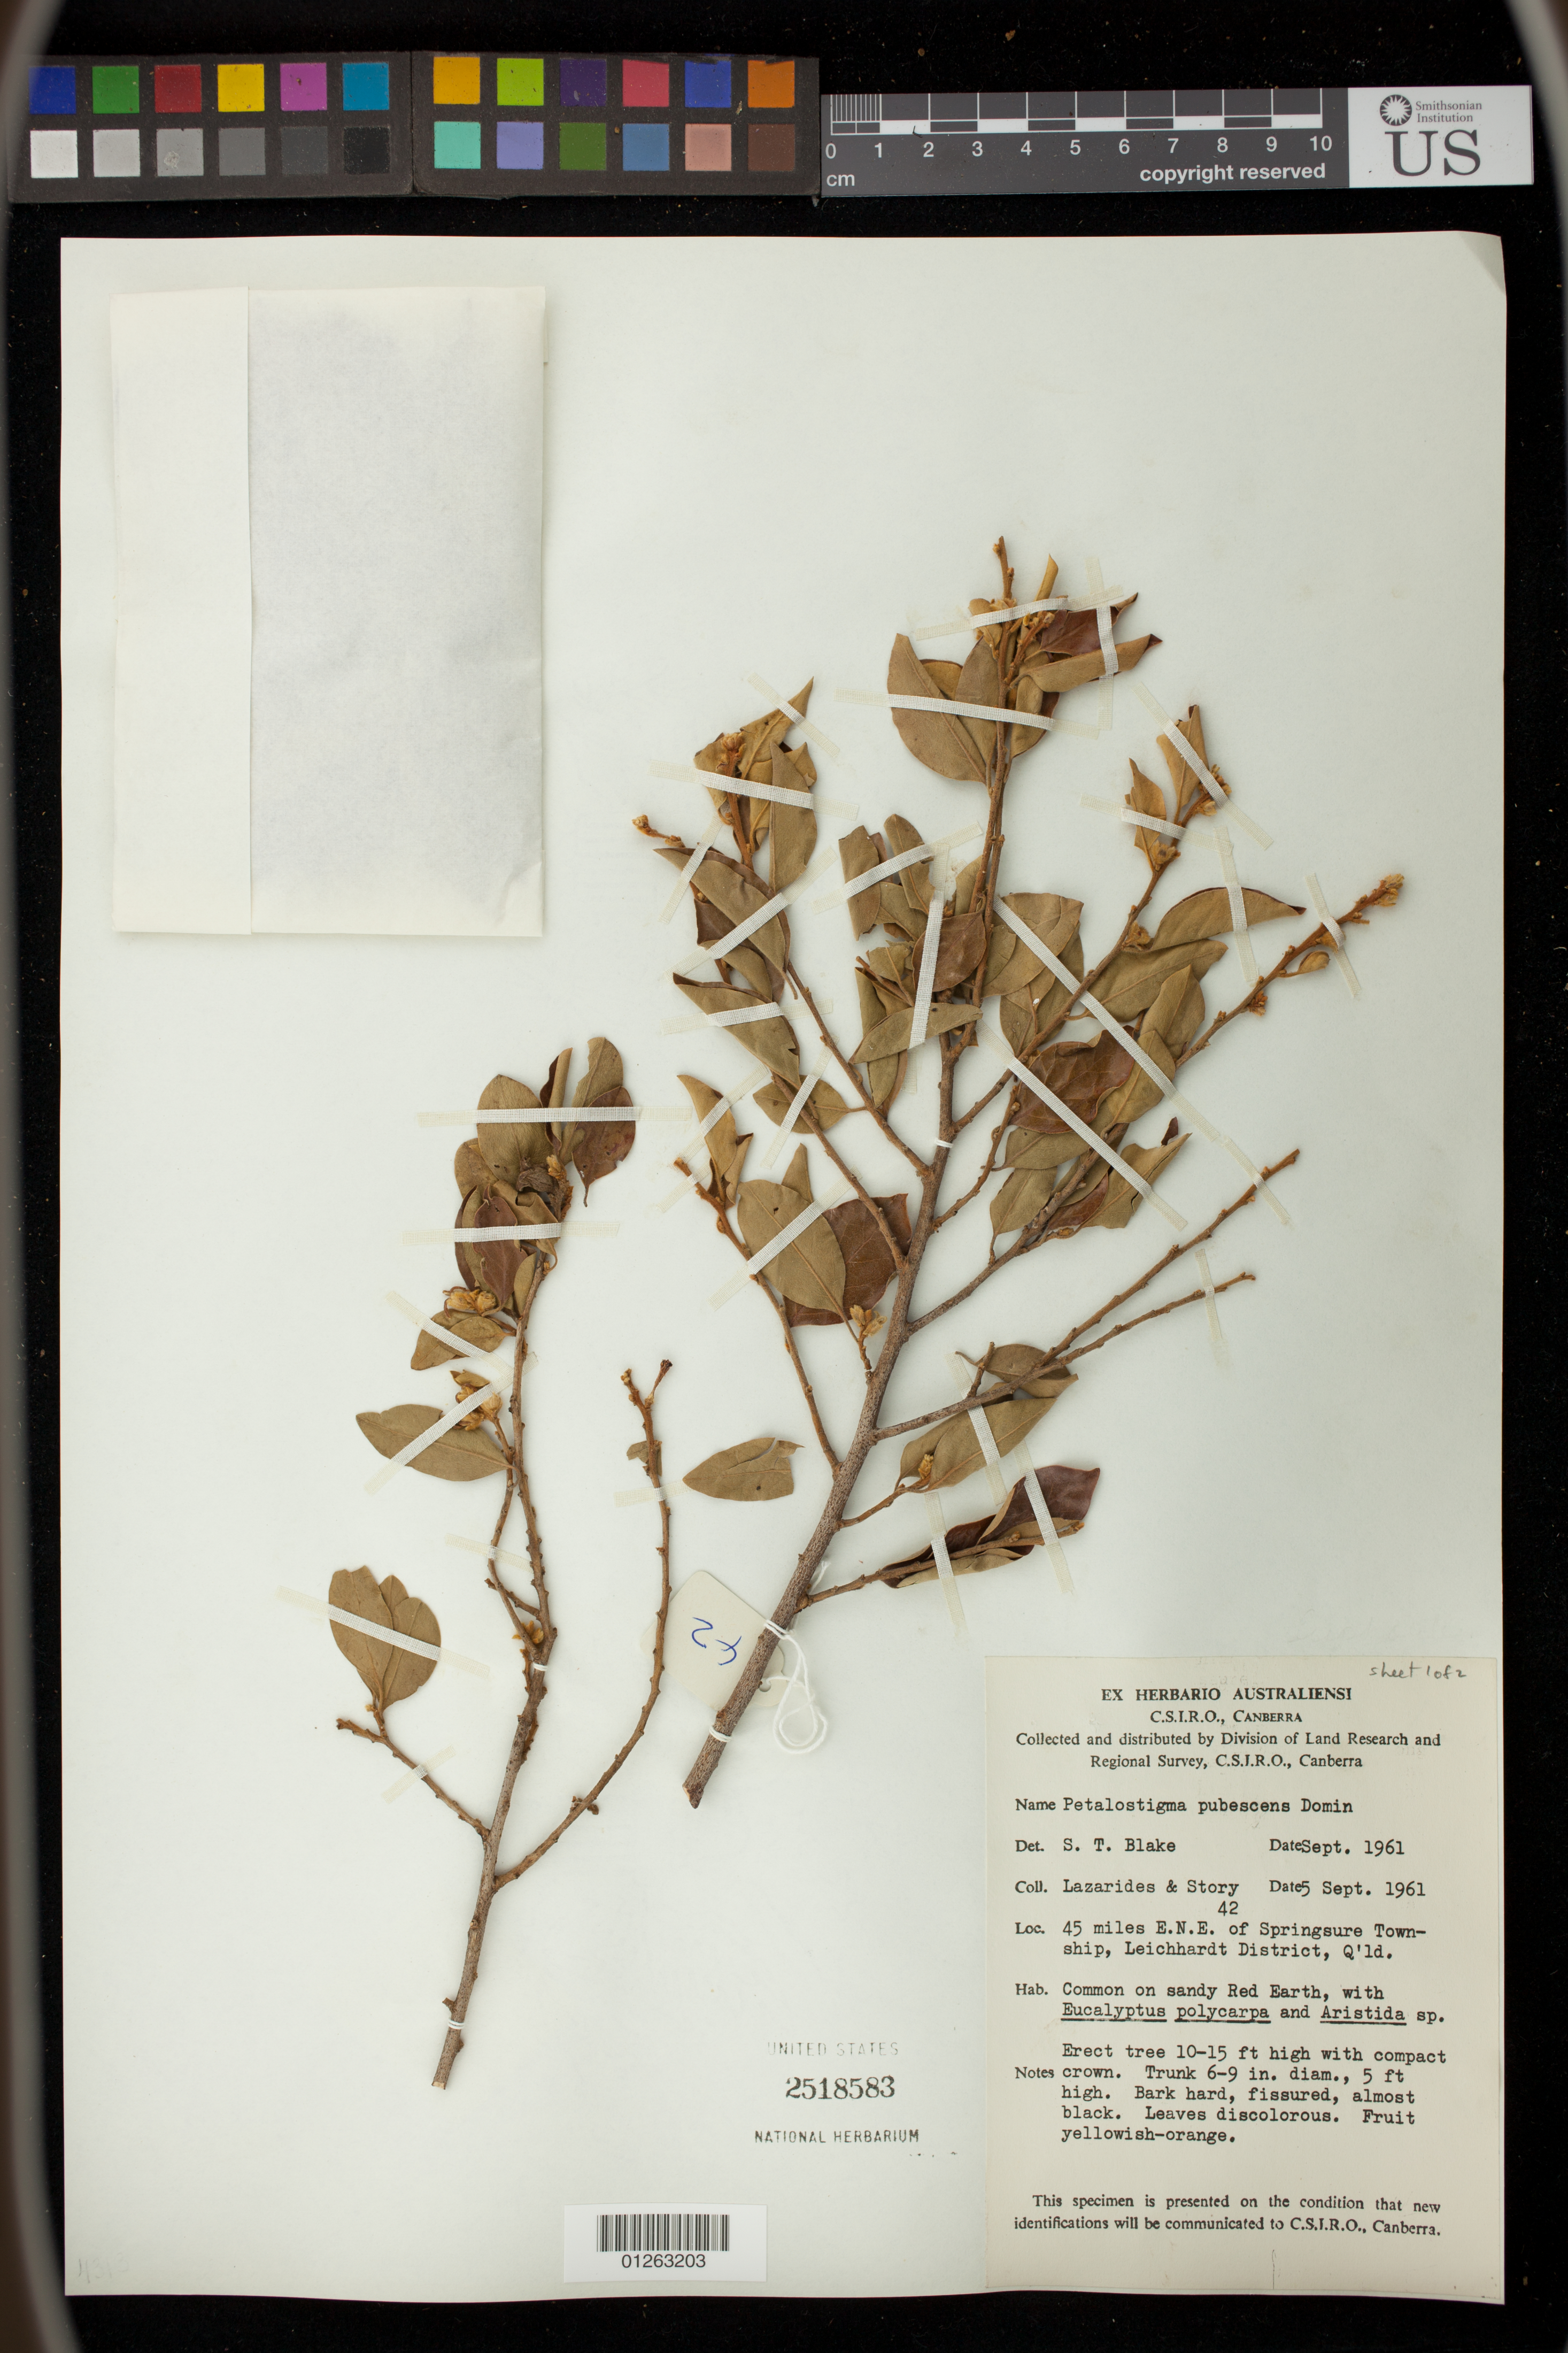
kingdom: Plantae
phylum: Tracheophyta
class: Magnoliopsida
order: Malpighiales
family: Picrodendraceae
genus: Petalostigma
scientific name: Petalostigma pubescens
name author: Domin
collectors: M. Lazarides & -. Story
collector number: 42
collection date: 1961-09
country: Australia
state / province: Queensland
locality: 45 miles E.N.E. of Springsure Township, Leichhardt Distrrict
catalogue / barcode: US 2518583